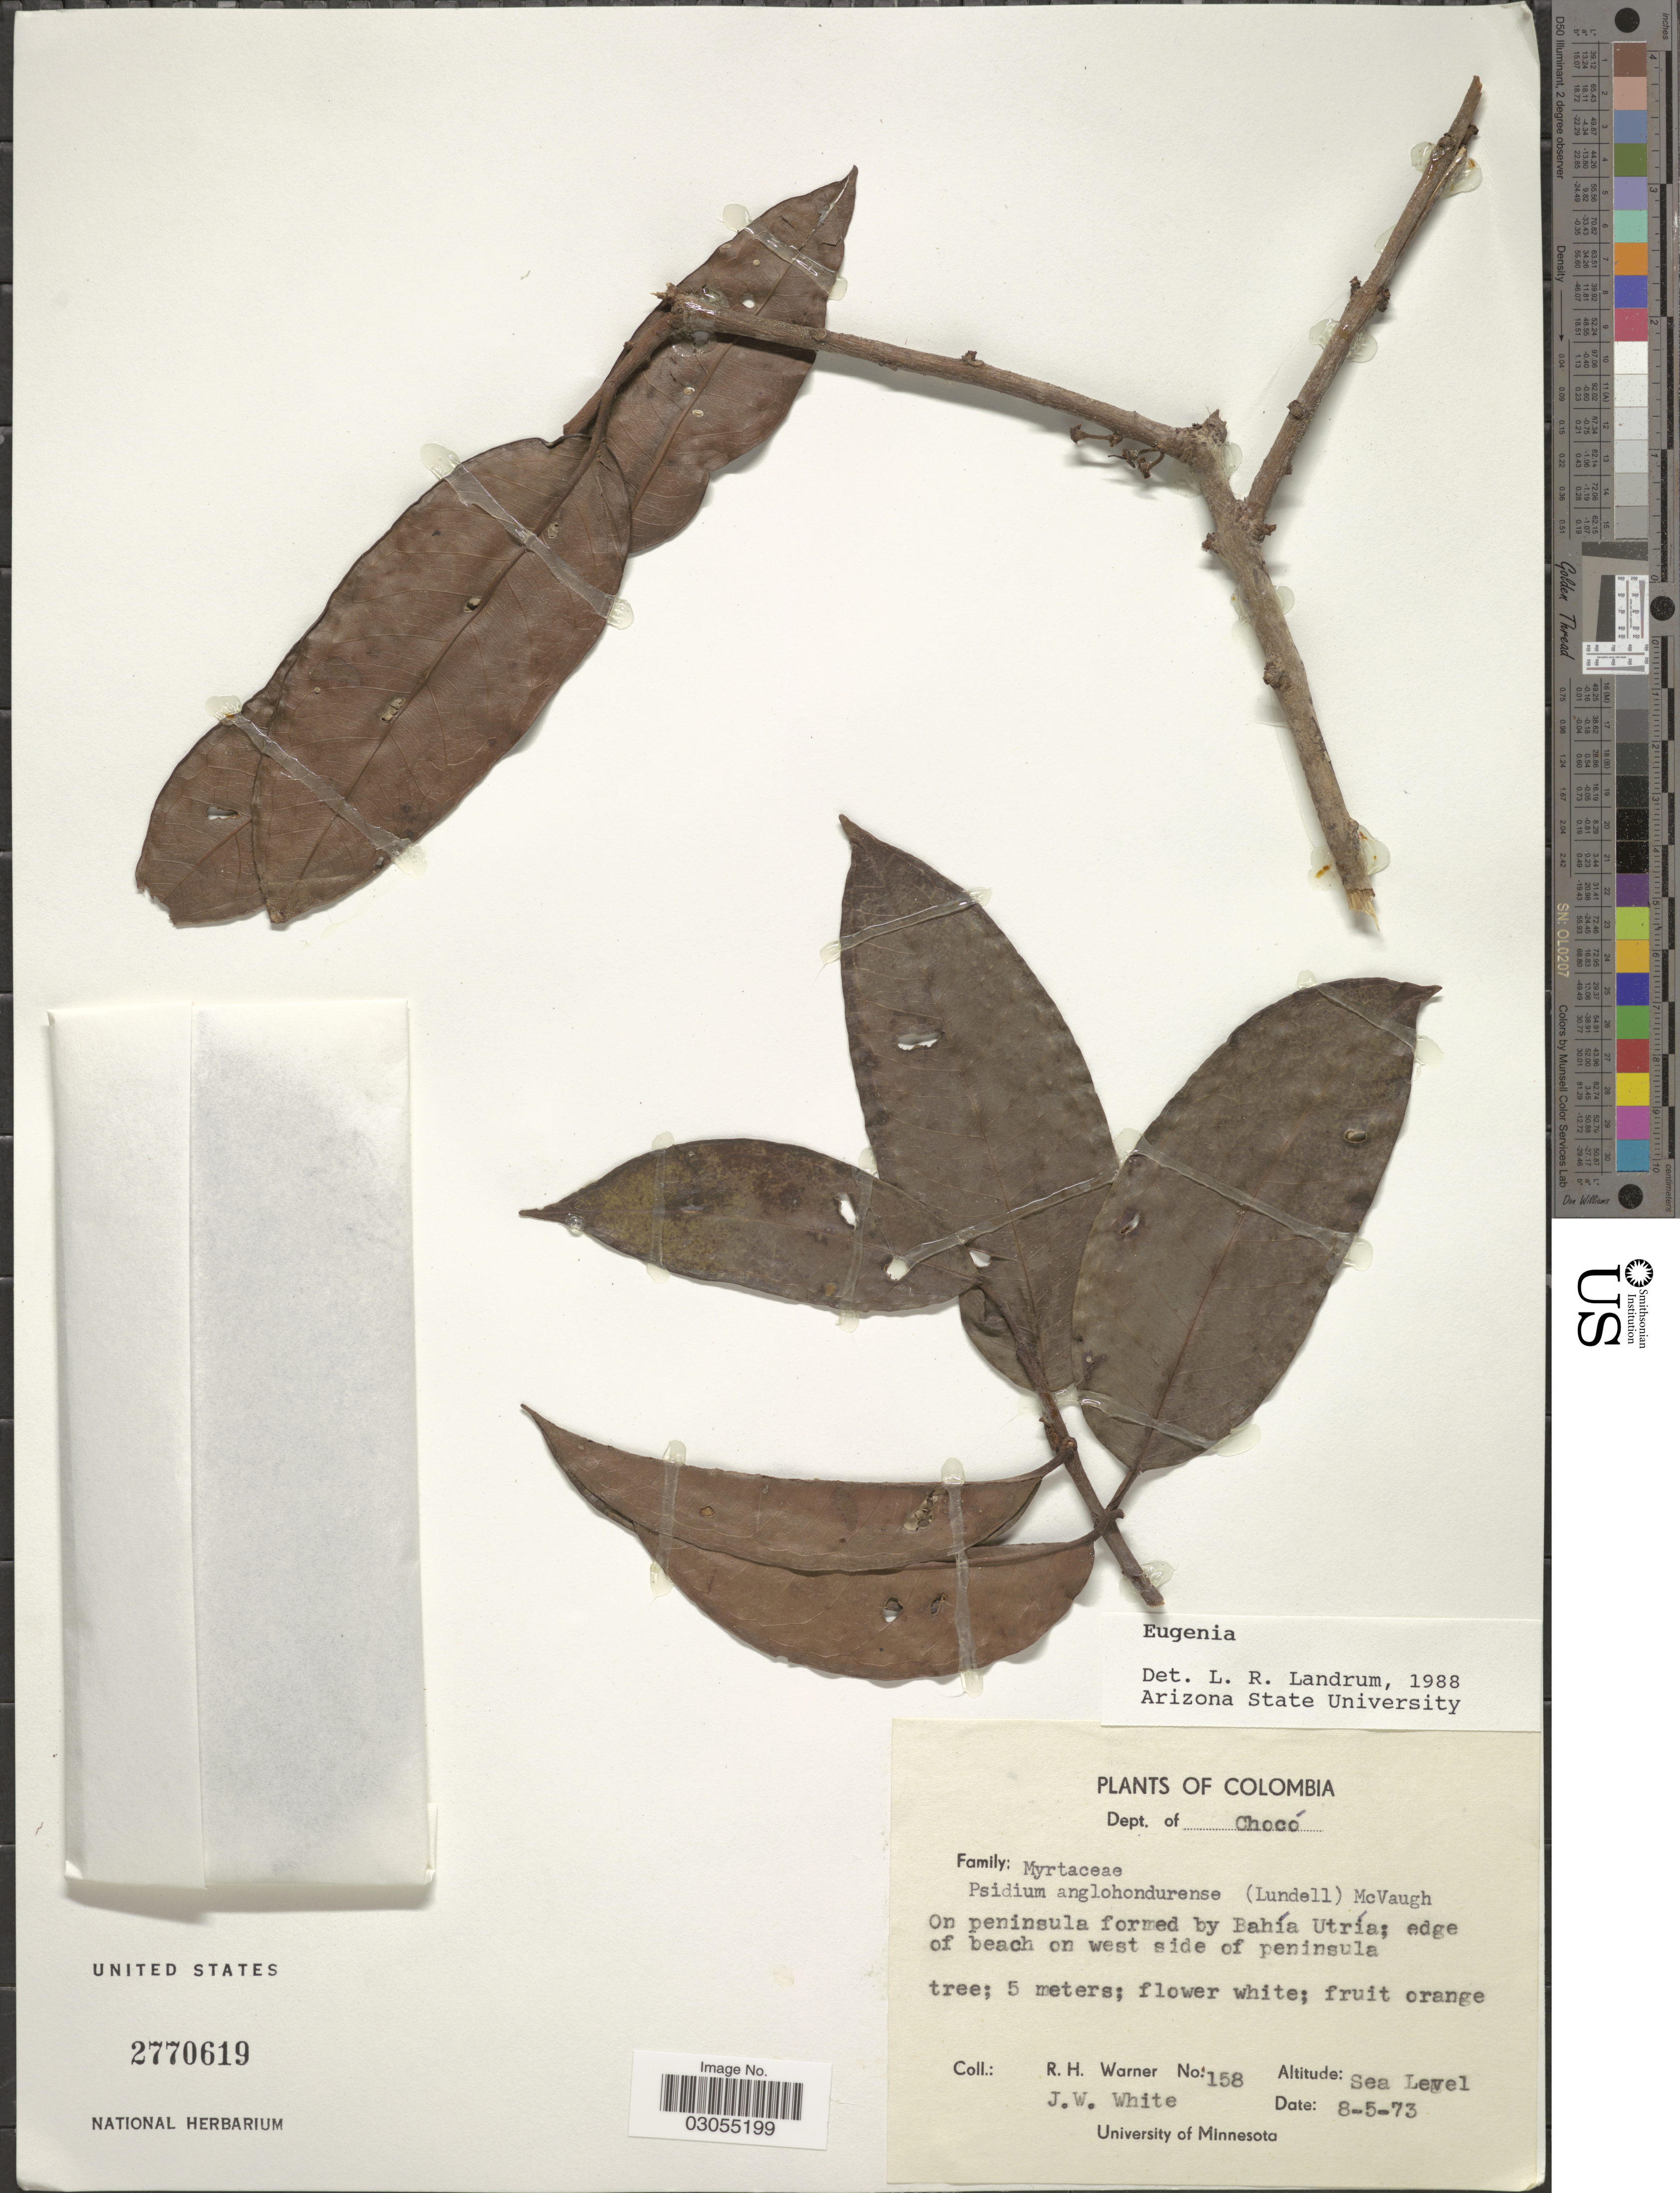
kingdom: Plantae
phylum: Tracheophyta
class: Magnoliopsida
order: Myrtales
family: Myrtaceae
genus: Eugenia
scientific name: Eugenia sp.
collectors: R. H. Warner & J. W. White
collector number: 158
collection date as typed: Transcribed d/m/y: 8/5/73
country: Colombia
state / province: Chocó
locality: Dept. of Chocó. On peninsula formed by Bahía Utría; edge of beach on west side of peninusla.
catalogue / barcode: US 2770619